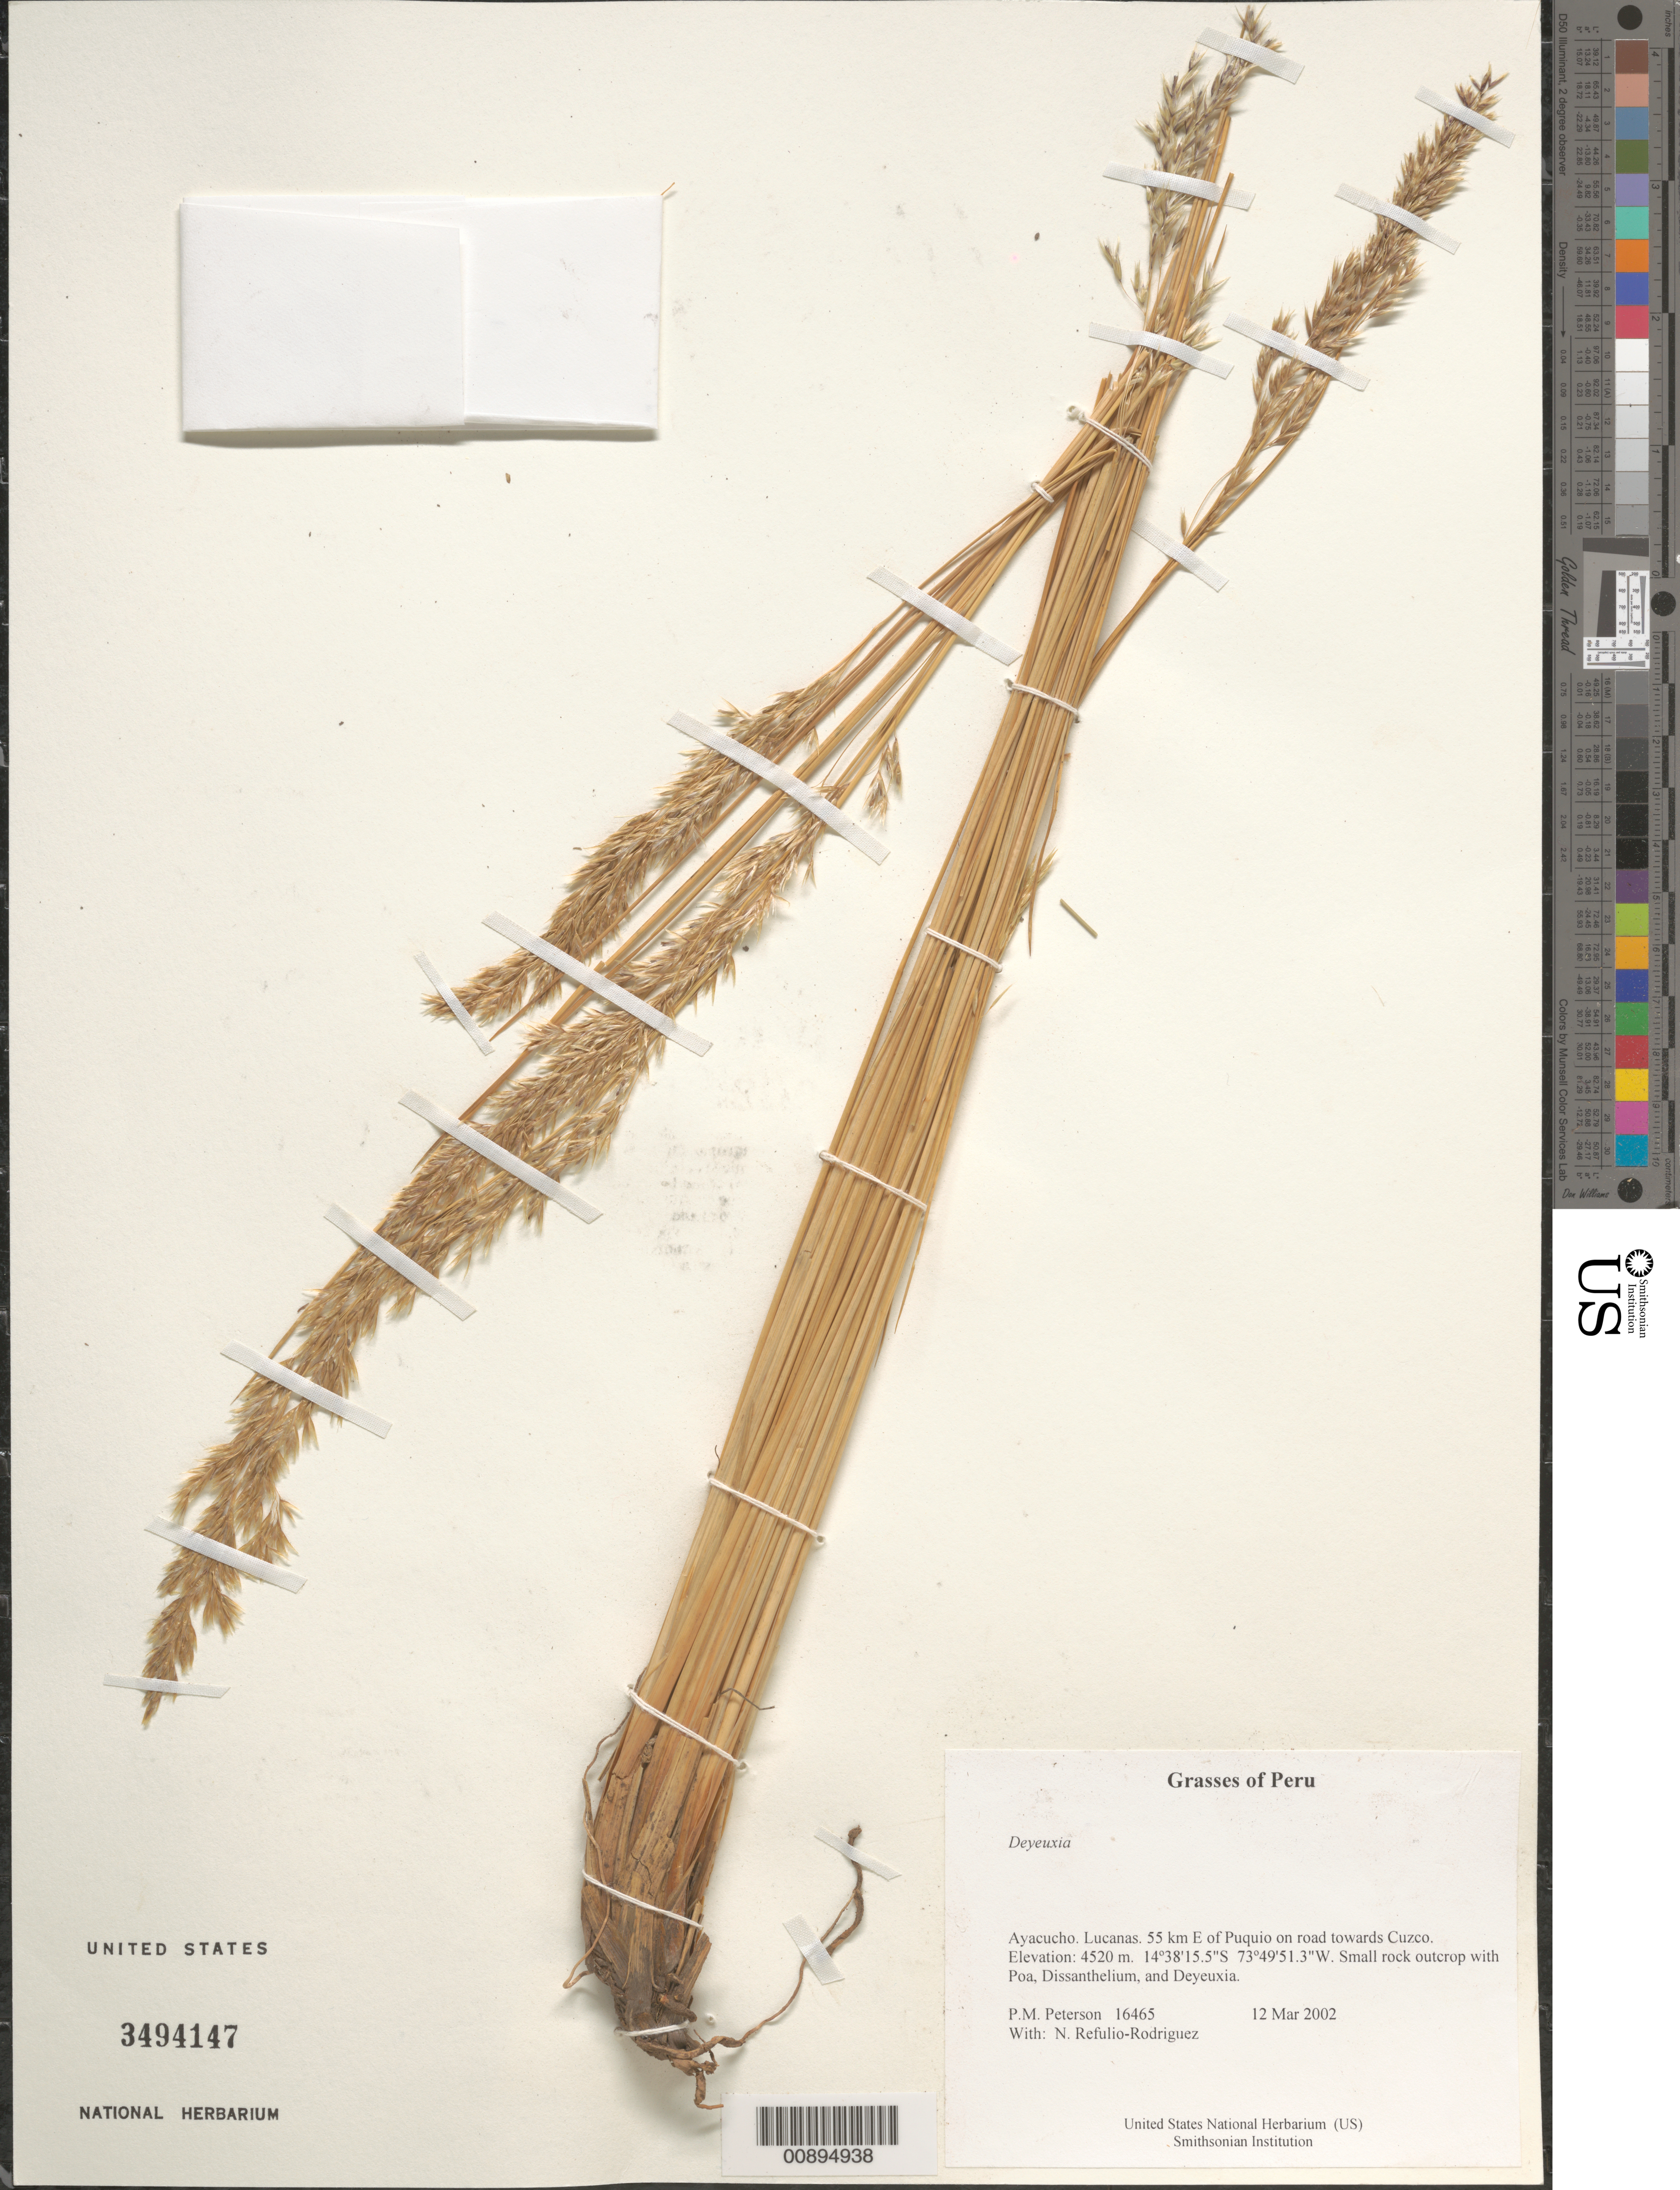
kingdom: Plantae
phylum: Tracheophyta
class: Liliopsida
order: Poales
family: Poaceae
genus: Calamagrostis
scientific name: Calamagrostis sp.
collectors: P. M. Peterson & N. Refulio-Rodríguez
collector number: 16465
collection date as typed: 12 Mar 2002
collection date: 2002-03-12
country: Peru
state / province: Ayacucho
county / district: Lucanas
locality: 55 km E of Puquio on road towards Cuzco.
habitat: Small rock outcrop with ~Poa, Dissanthelium, and Deyeuxia~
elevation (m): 4520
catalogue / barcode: US 3494147